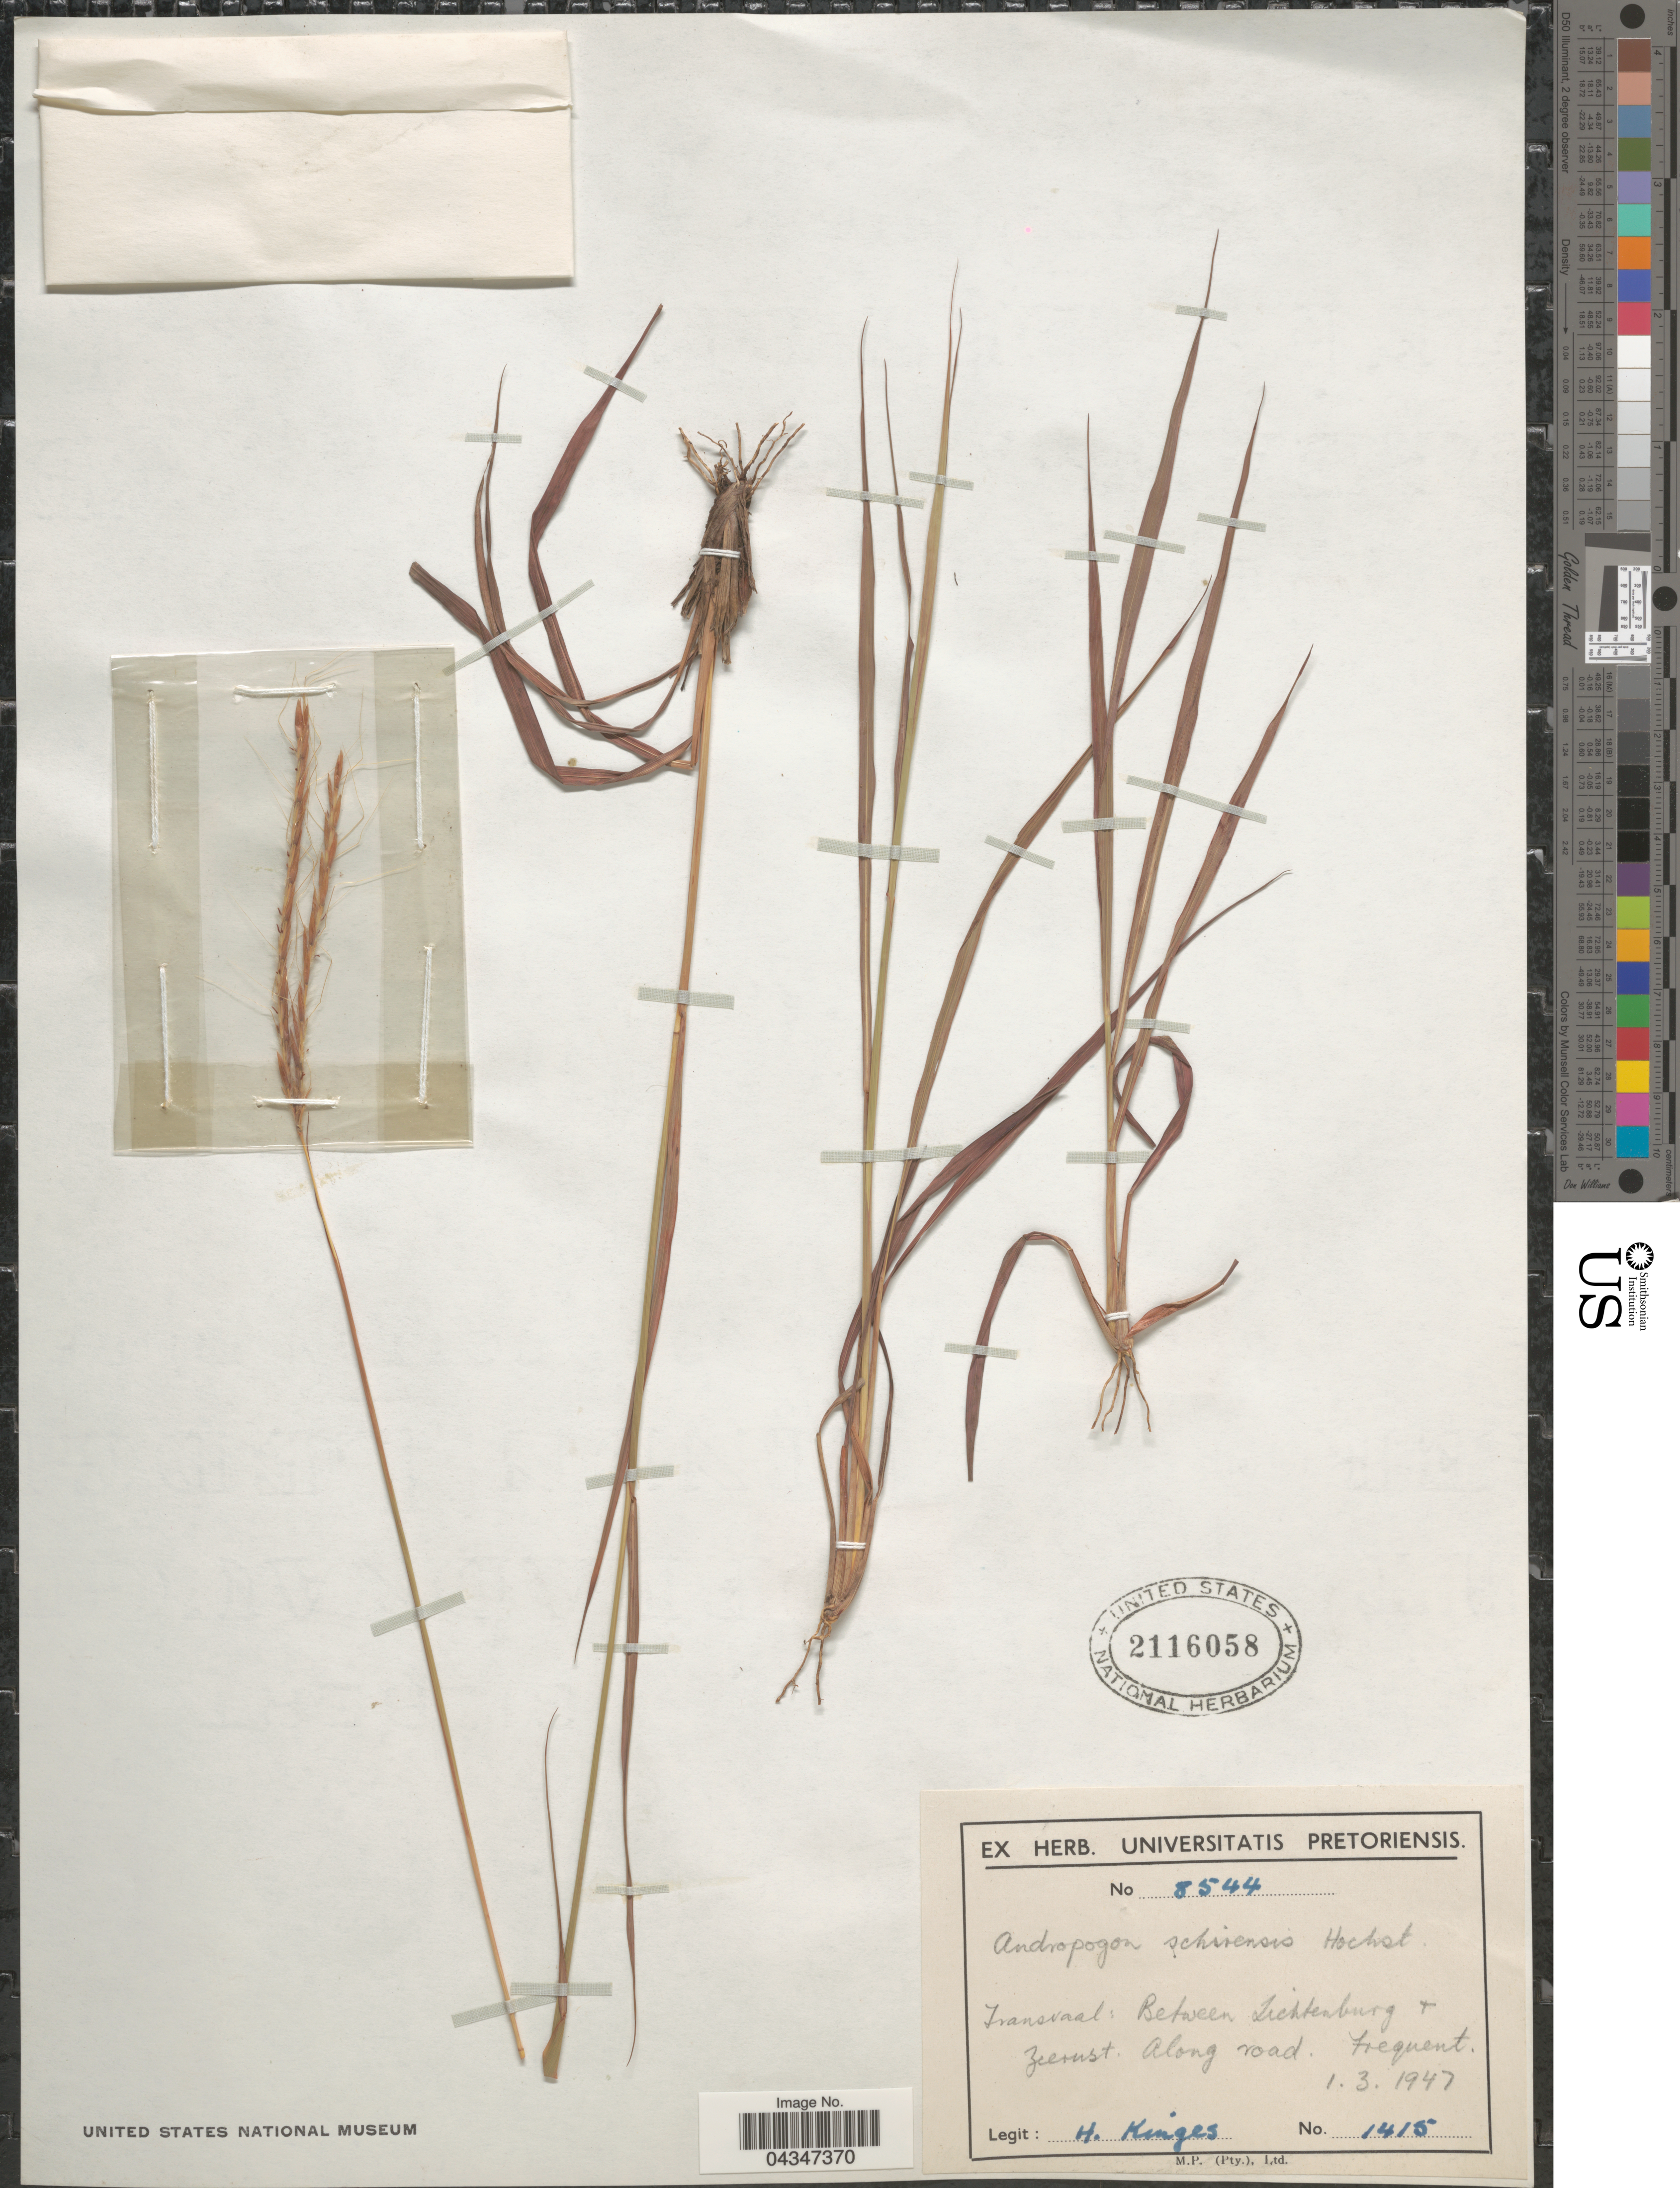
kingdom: Plantae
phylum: Tracheophyta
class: Liliopsida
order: Poales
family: Poaceae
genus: Andropogon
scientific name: Andropogon schirensis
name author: Hochst. ex A. Rich.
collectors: H. Kinges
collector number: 1415/3544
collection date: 1947-03-01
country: South Africa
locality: Transvaal: Between Lichtenburg & Zeerust.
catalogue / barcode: US 2116058